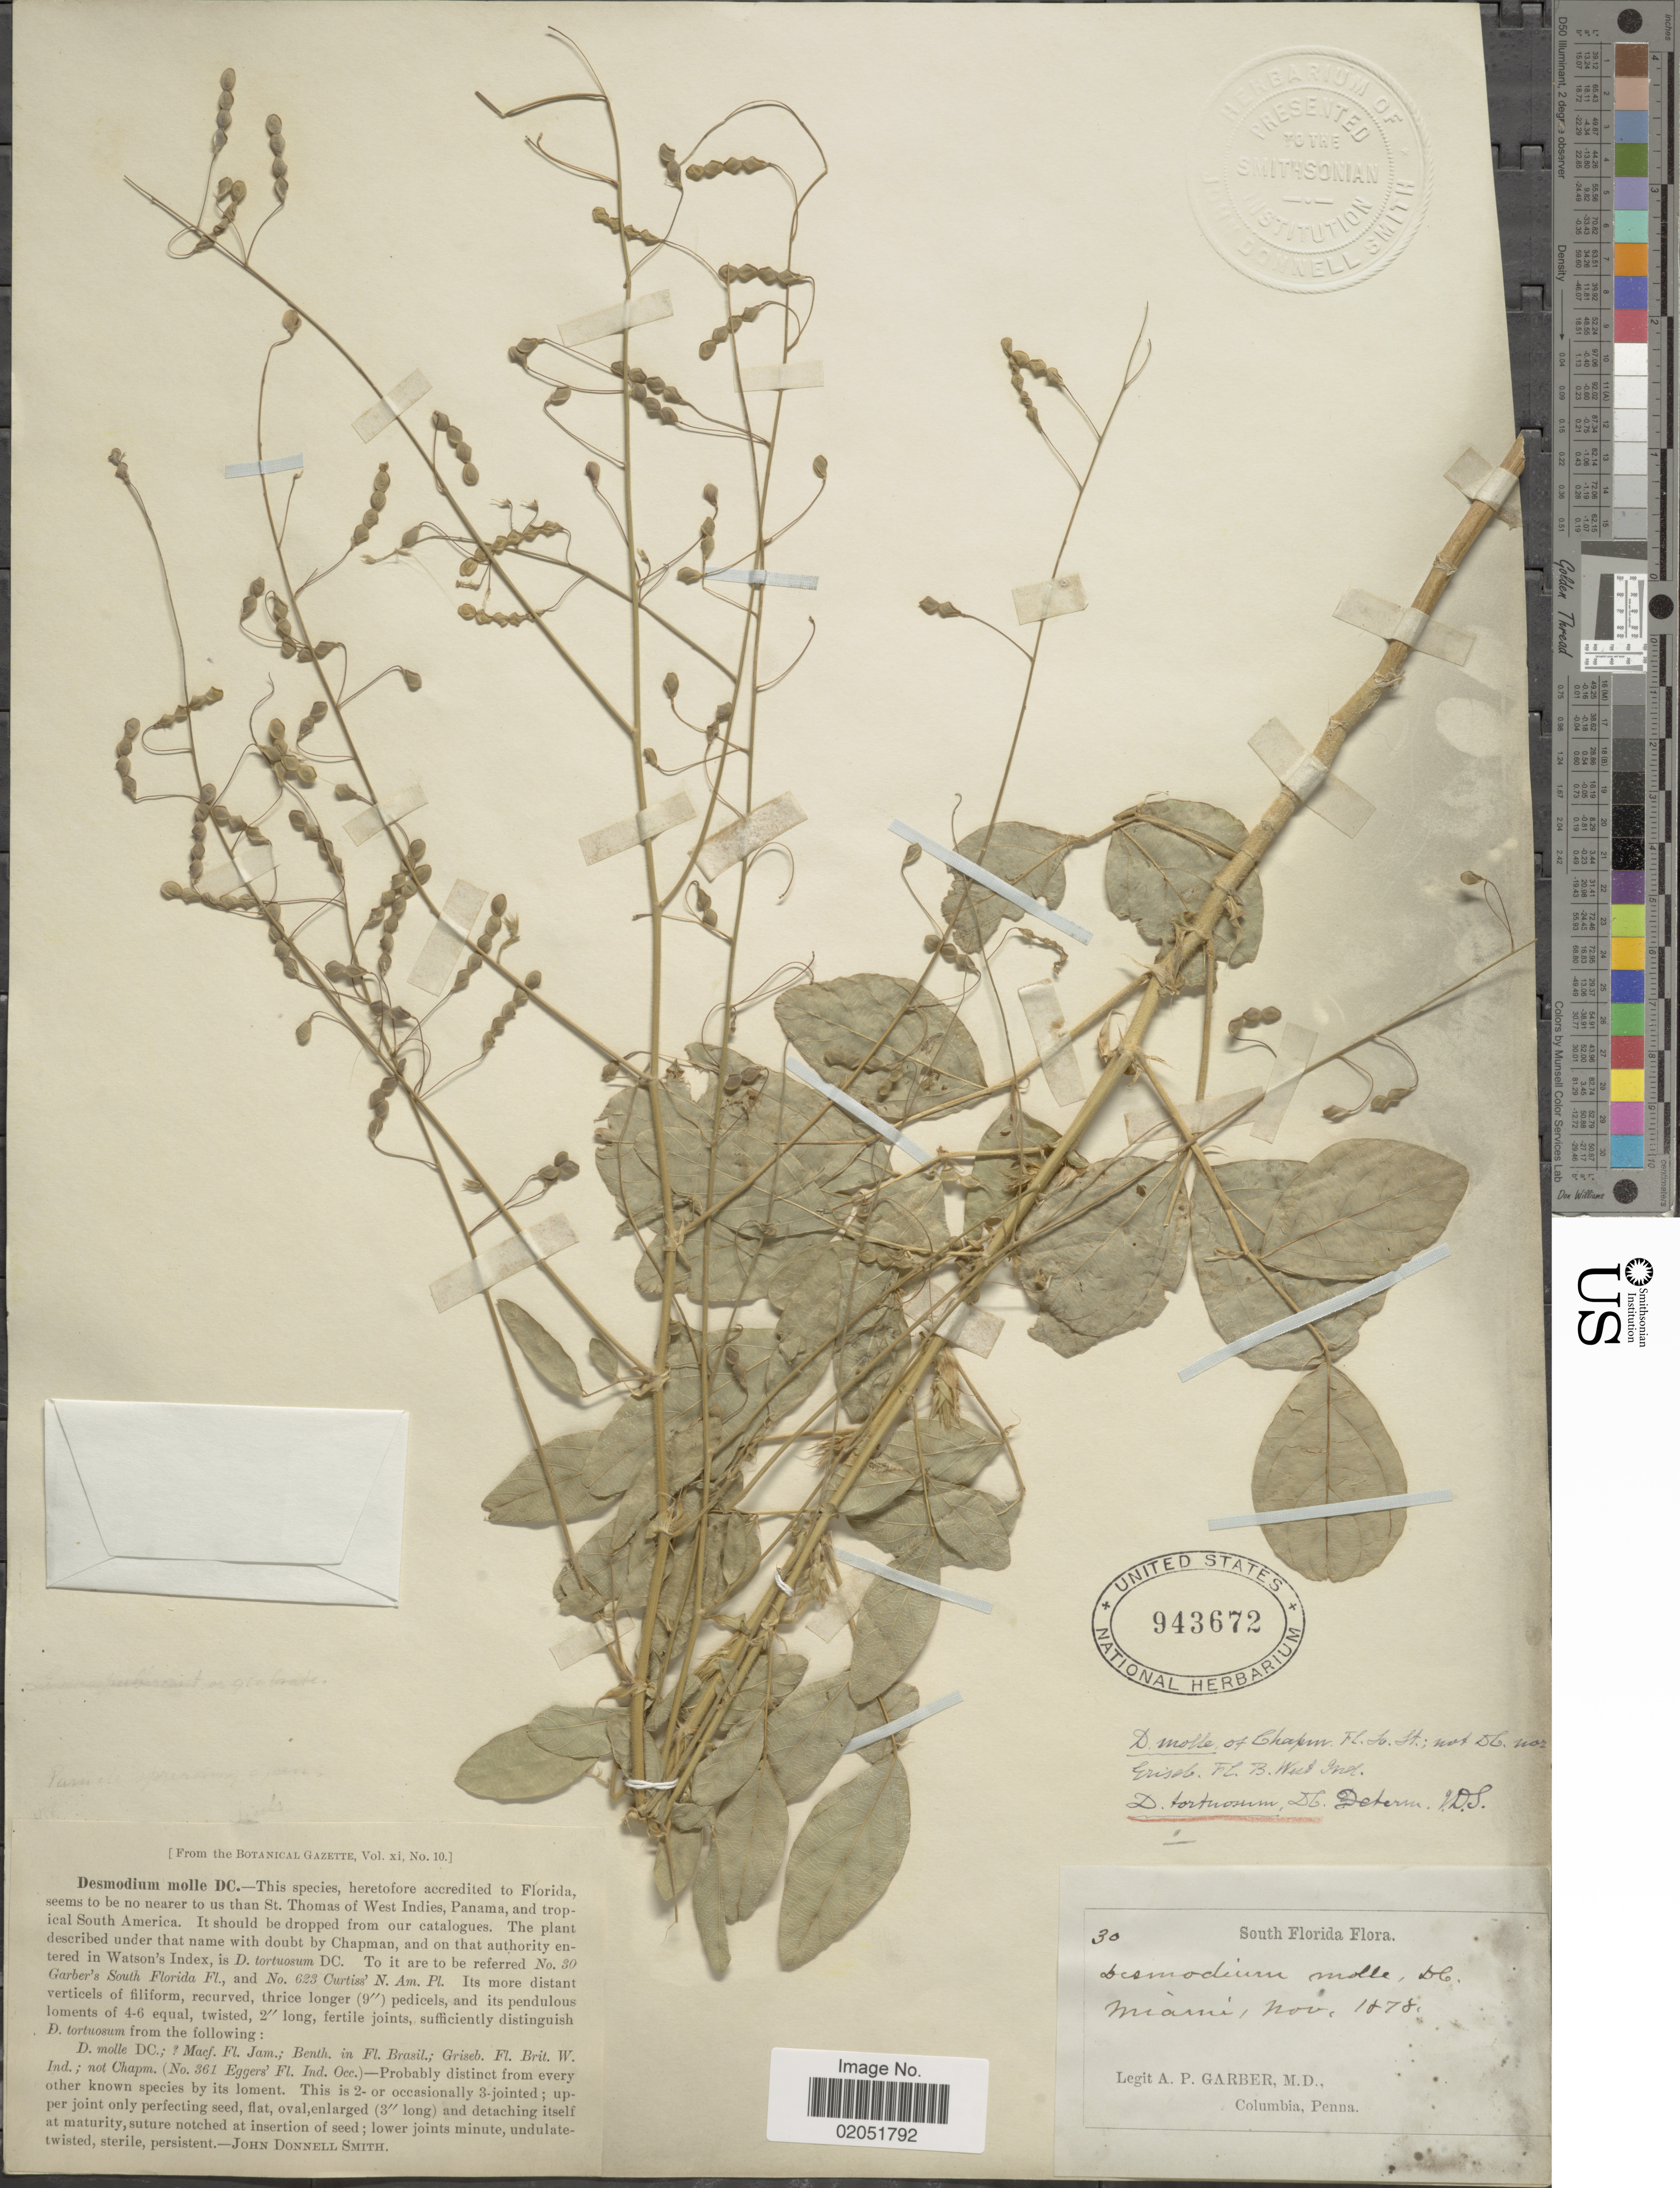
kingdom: Plantae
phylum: Tracheophyta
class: Magnoliopsida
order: Fabales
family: Fabaceae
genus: Desmodium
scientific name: Desmodium tortuosum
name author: (Sw.) DC.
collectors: A. P. Garber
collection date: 1878-11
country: United States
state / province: Florida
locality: South Florida, Miami.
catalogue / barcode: US 943672